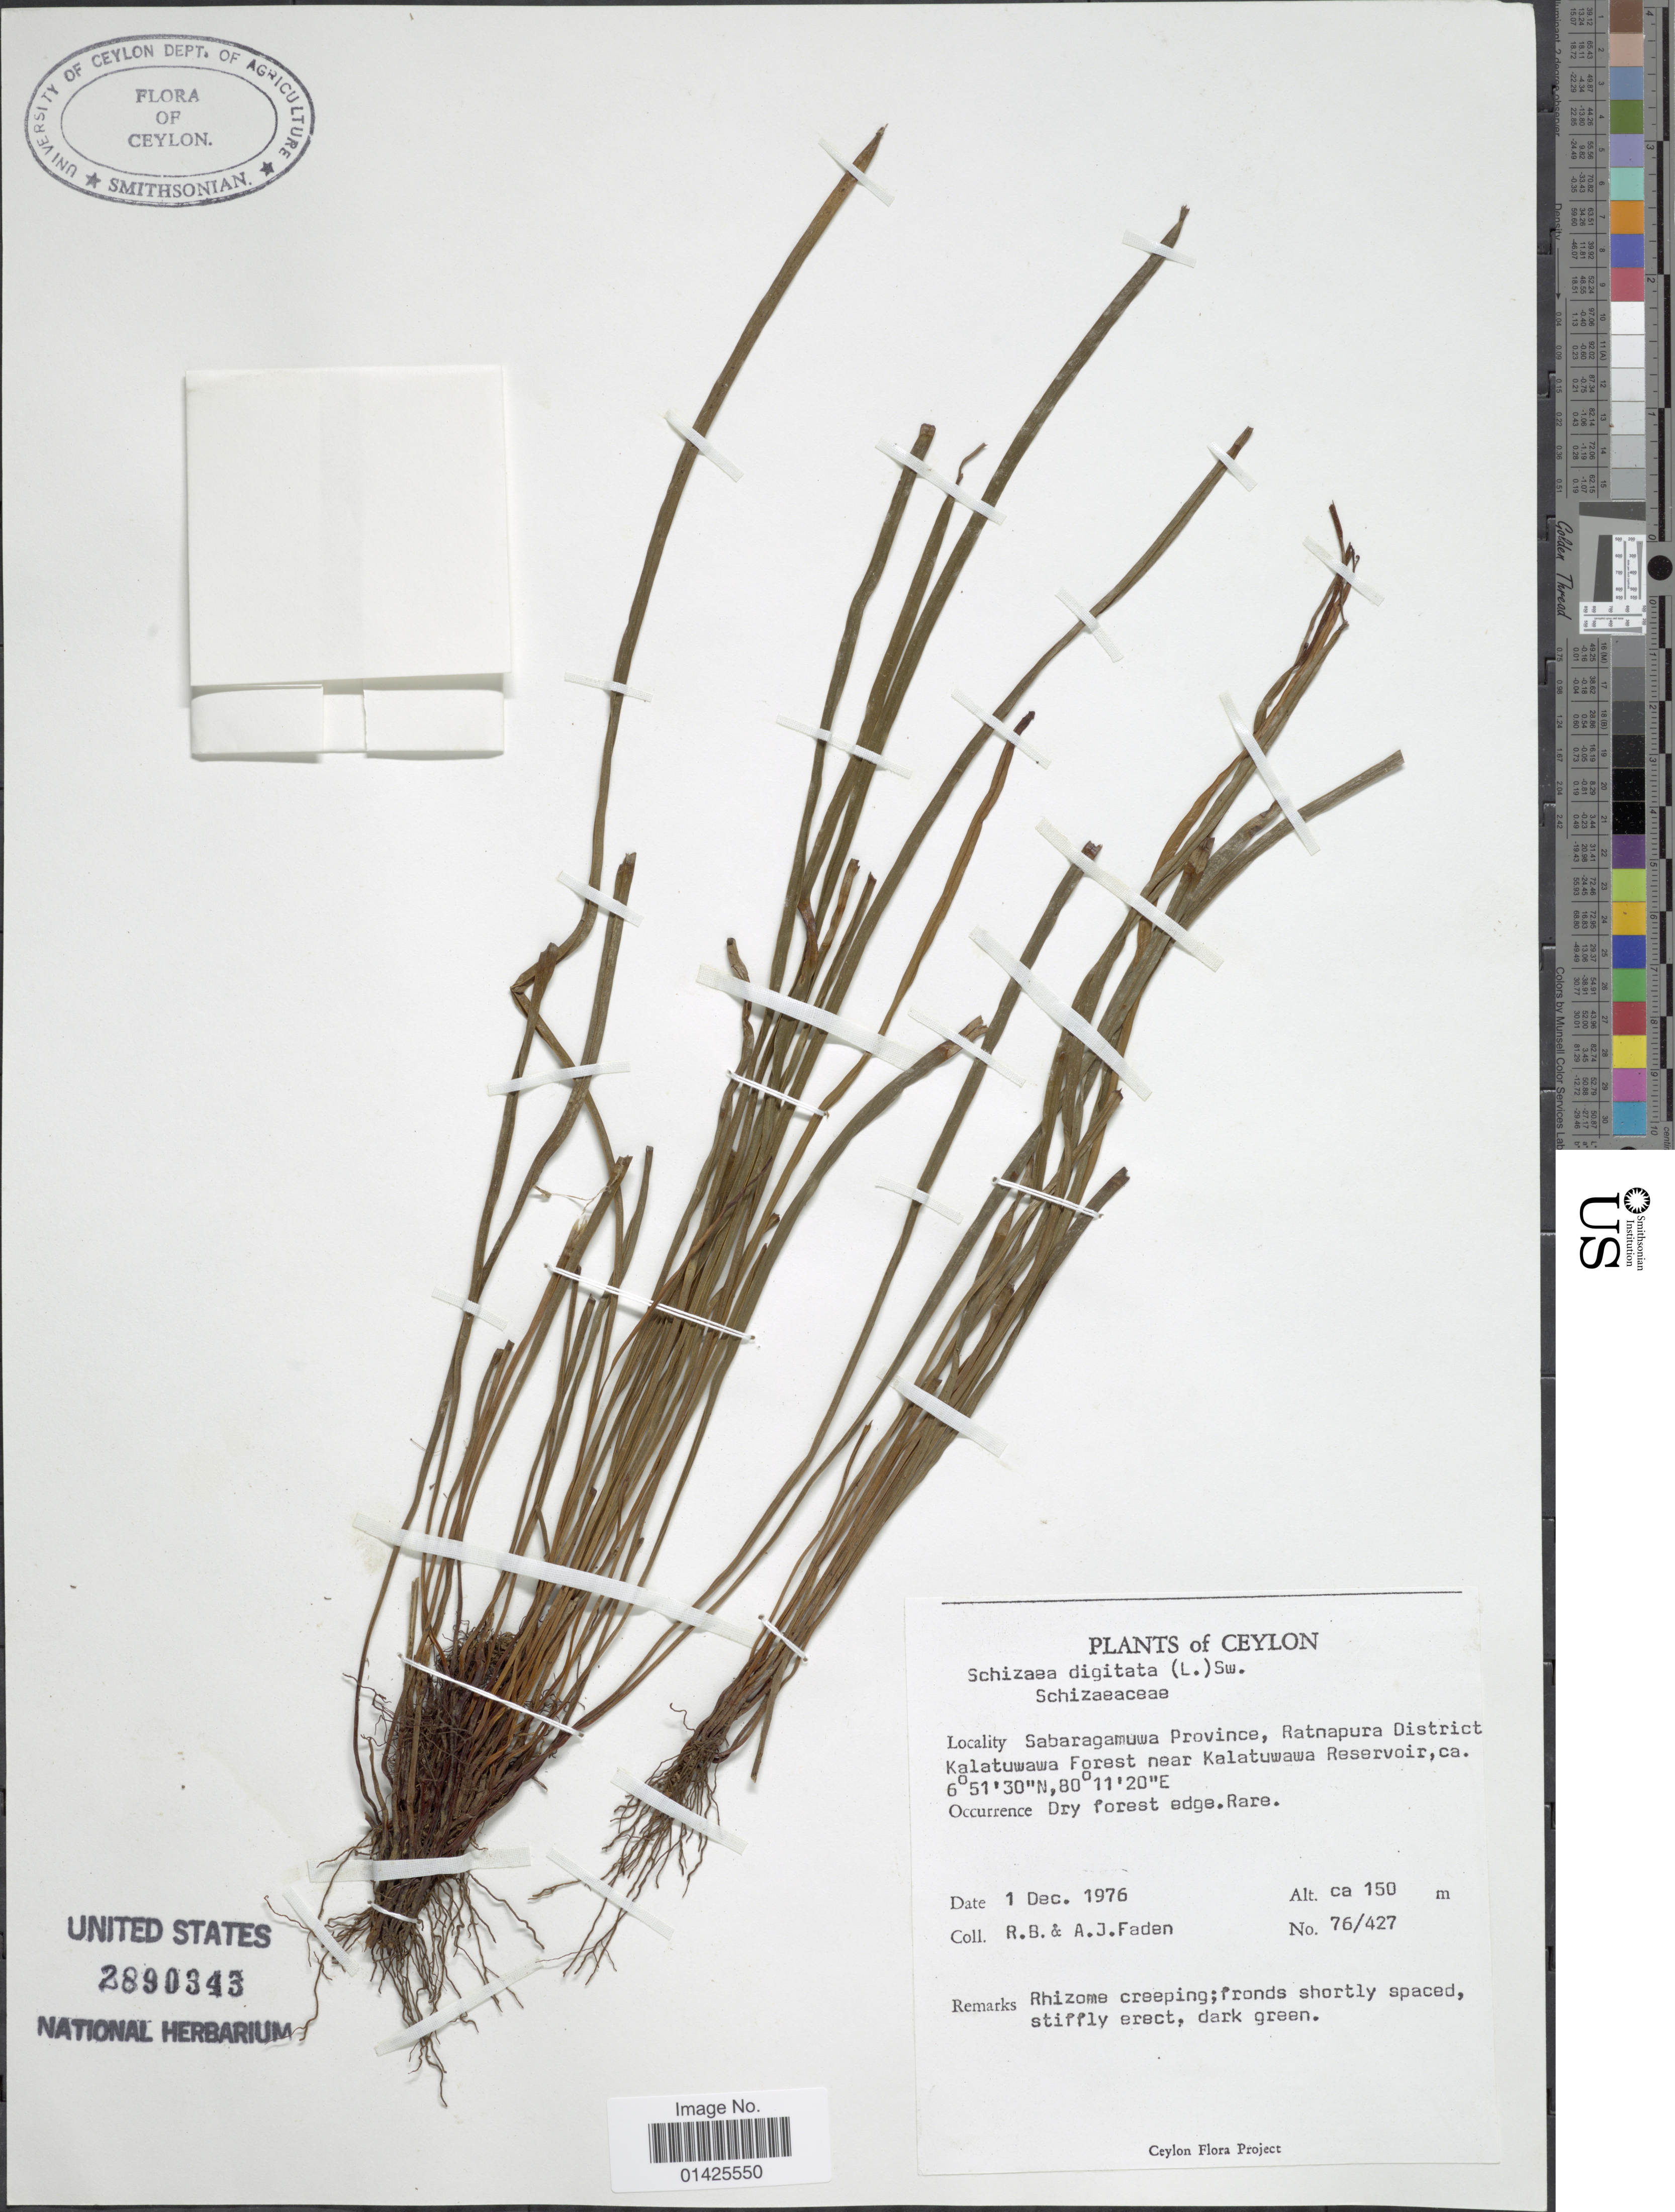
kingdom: Plantae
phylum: Tracheophyta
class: Polypodiopsida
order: Schizaeales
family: Schizaeaceae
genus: Actinostachys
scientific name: Actinostachys digitata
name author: (L.) Wall.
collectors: R. B. Faden & A. J. Faden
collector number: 76/427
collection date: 1976-12-01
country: Sri Lanka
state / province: Sabaragamuwa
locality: Plants of Ceylon, Sabaragamuwa Province, Ratnapura District Kalatuwawa Forest near Kalatuwawa Reservoir.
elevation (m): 150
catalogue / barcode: US 2890343